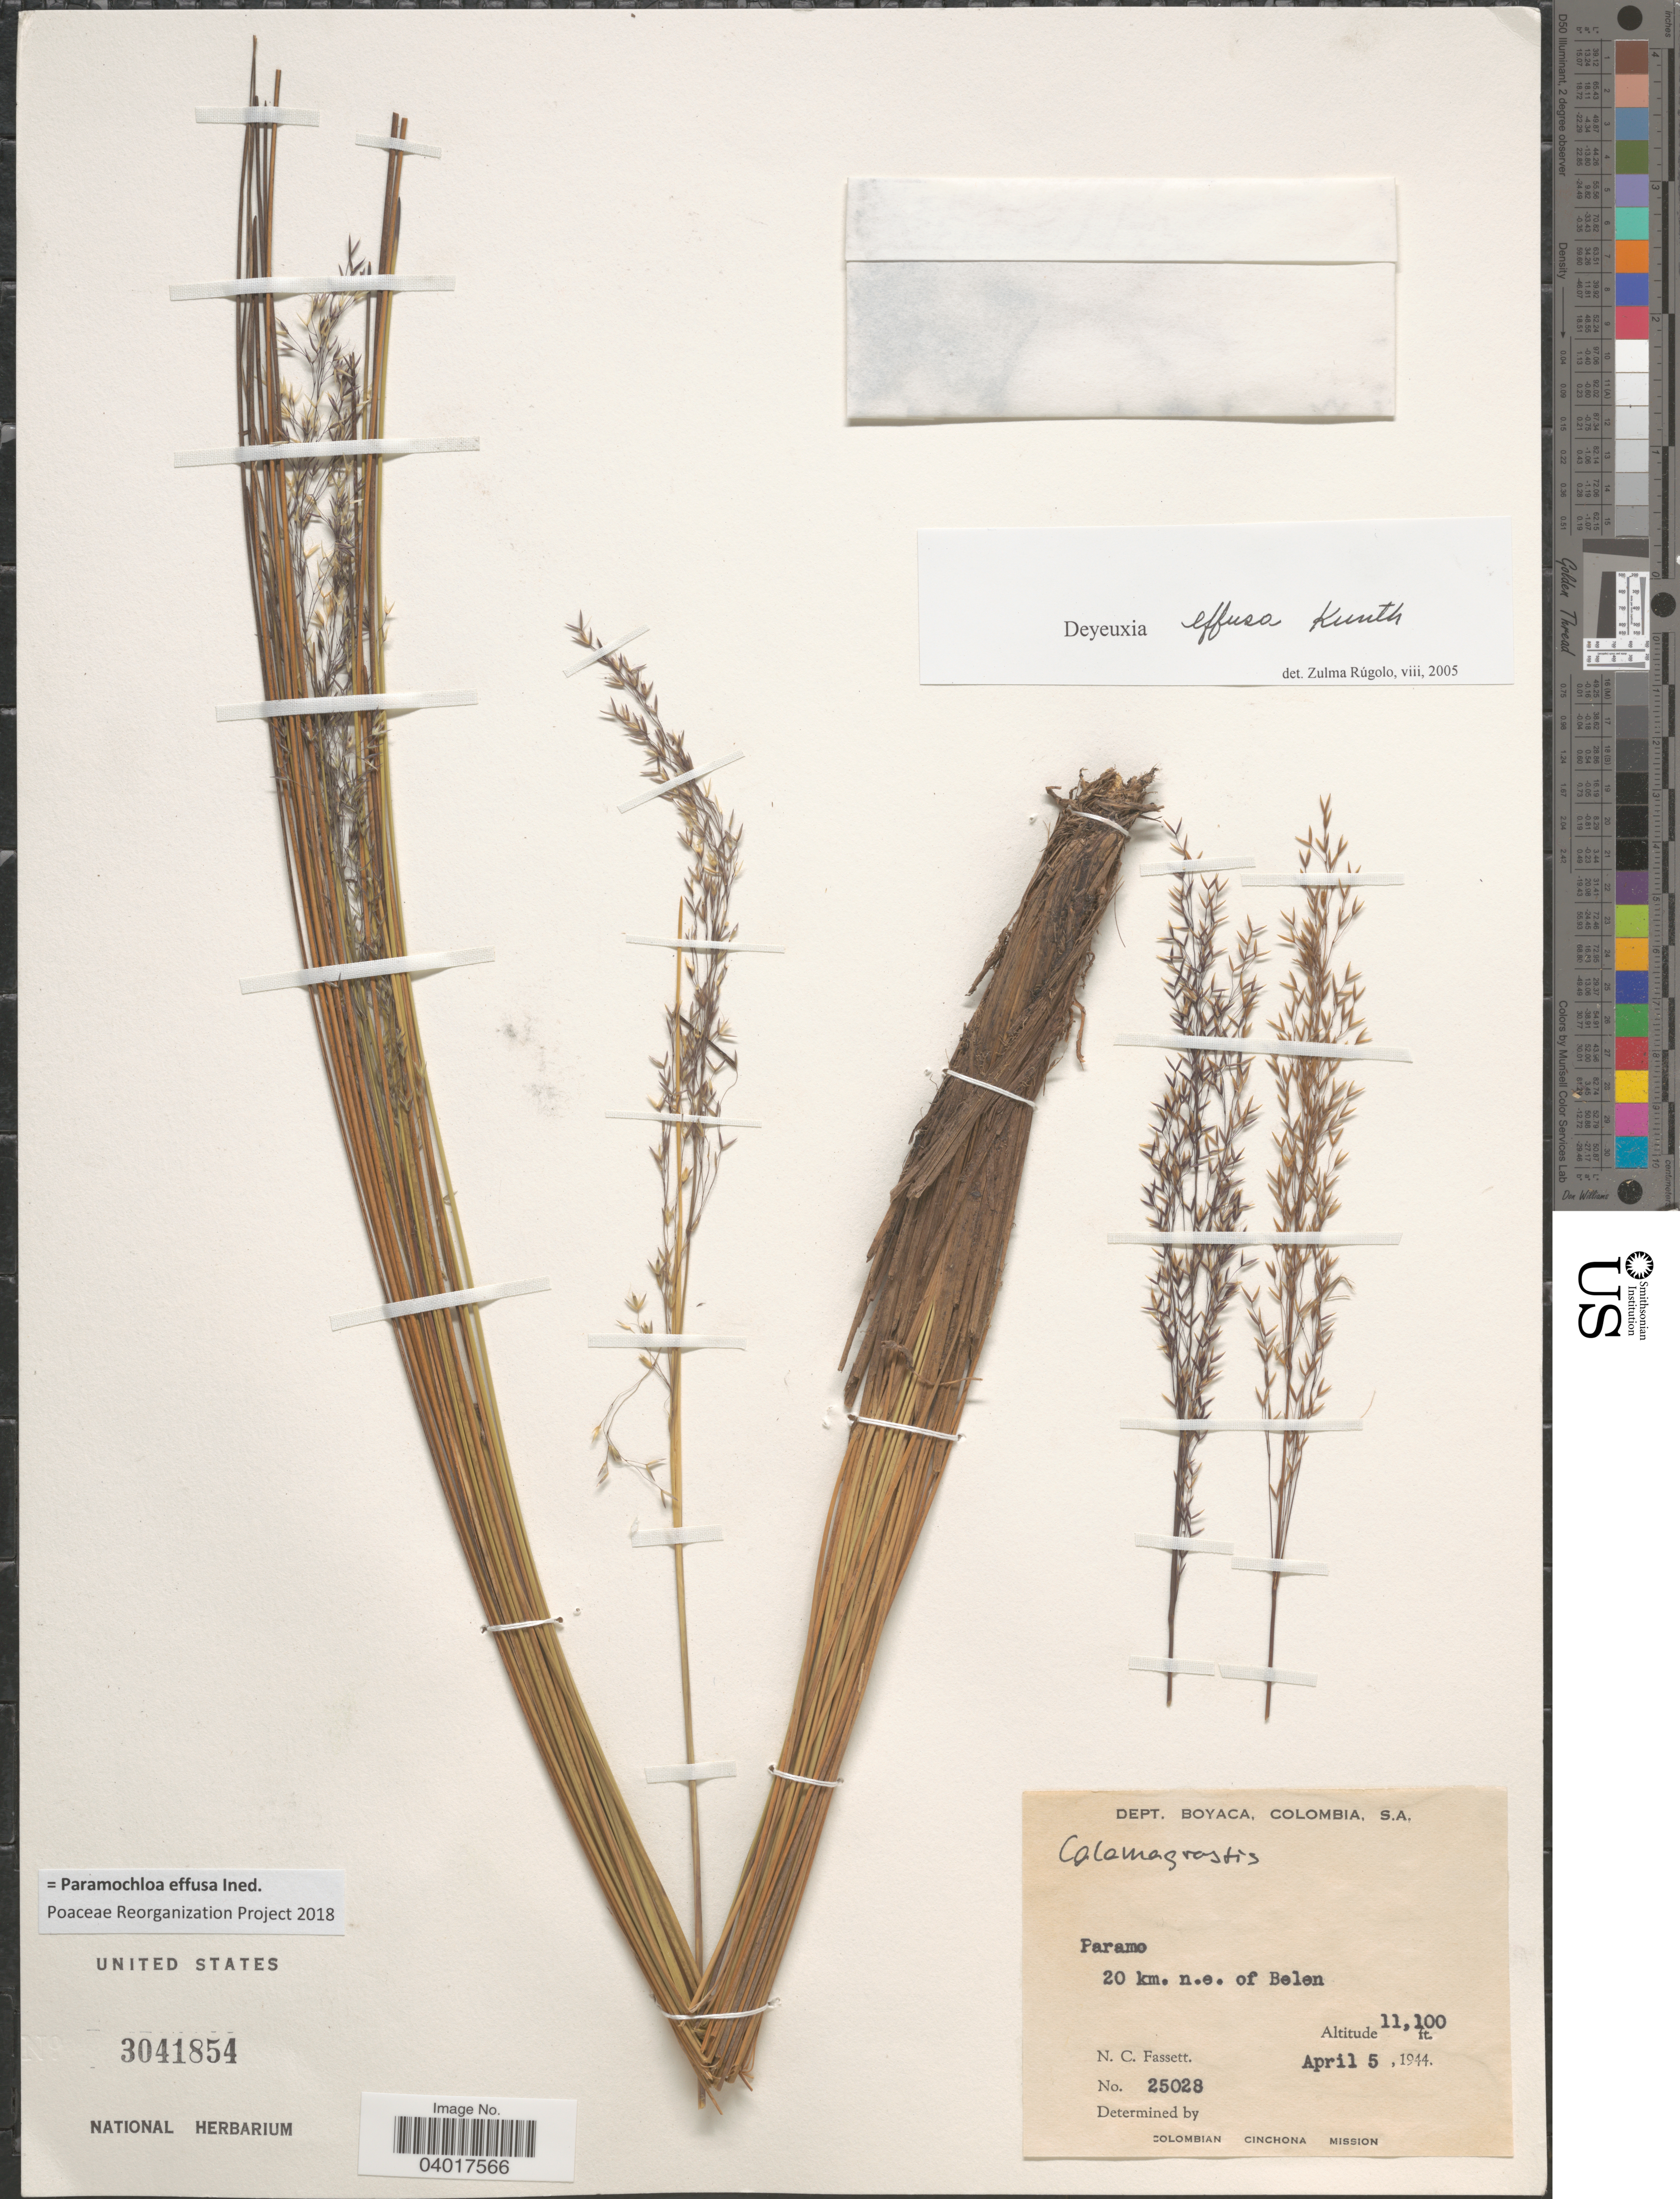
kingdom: Plantae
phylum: Tracheophyta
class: Liliopsida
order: Poales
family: Poaceae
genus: Paramochloa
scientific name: Paramochloa effusa ined.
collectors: N. C. Fassett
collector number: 25028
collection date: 1944-04-05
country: Colombia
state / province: Boyacá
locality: Dept. Boyaca. Paramo 20 km. n. e. of Belen.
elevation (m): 3383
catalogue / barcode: US 3041854